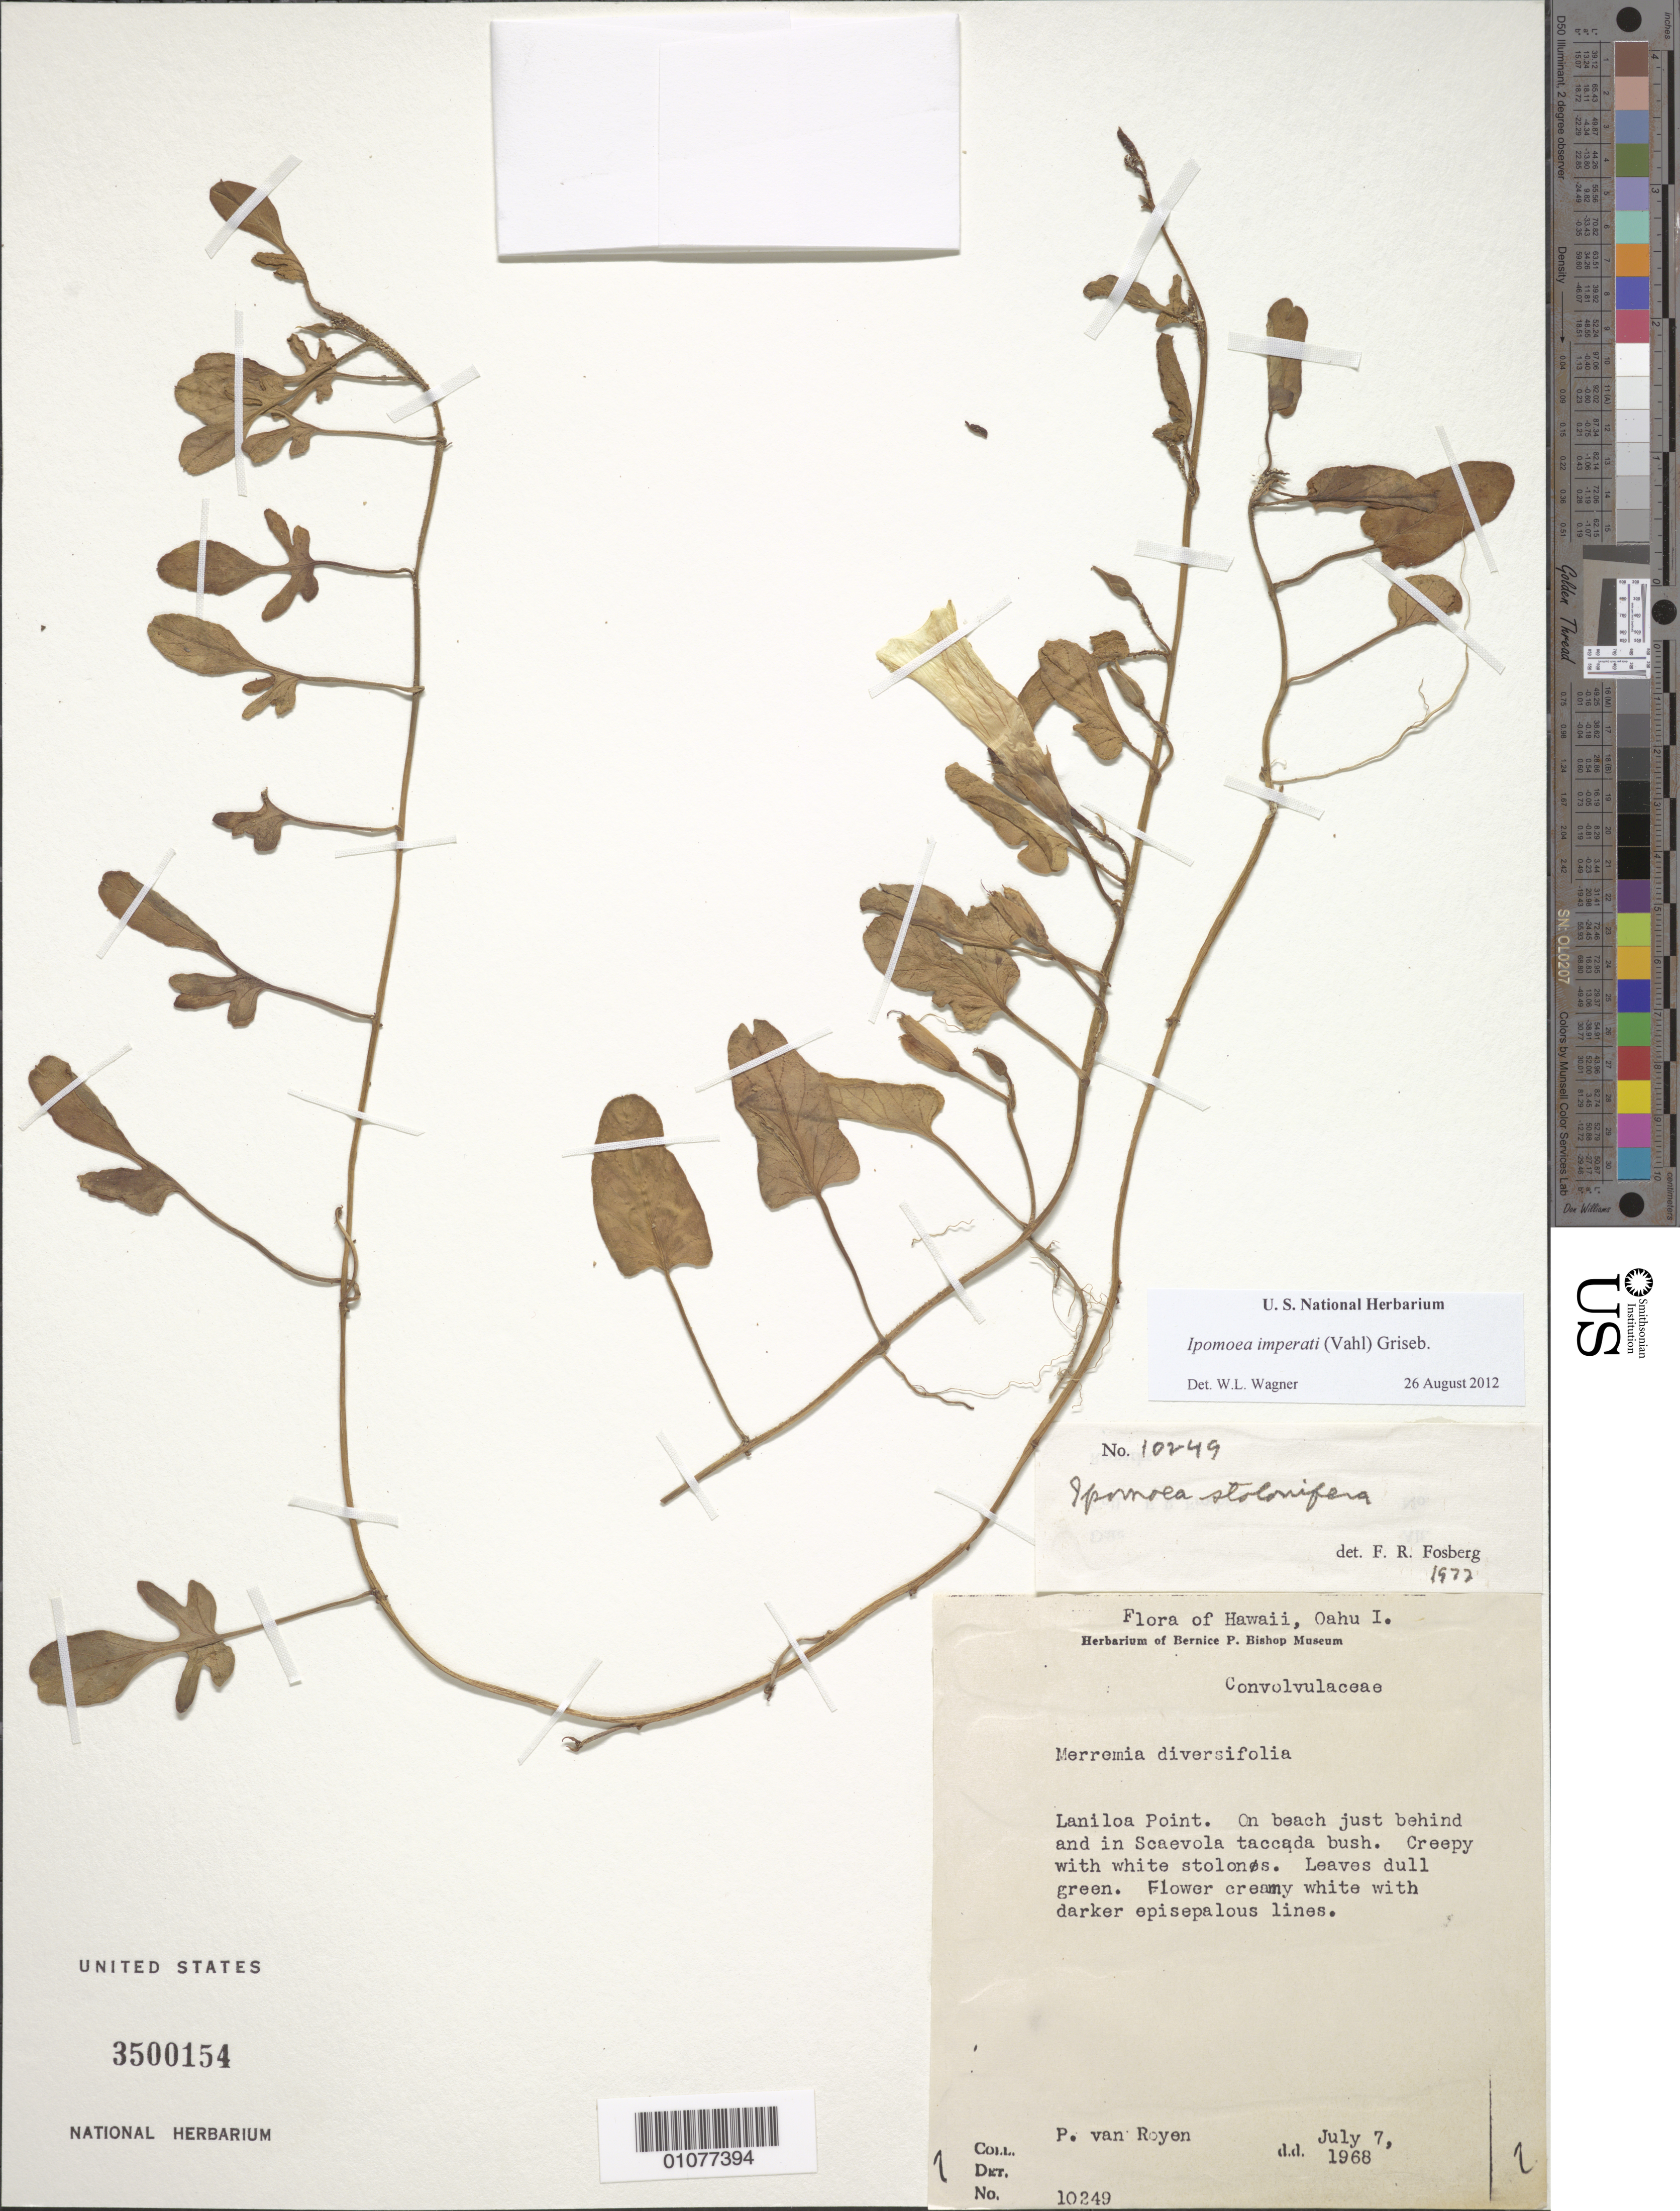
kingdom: Plantae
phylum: Tracheophyta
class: Magnoliopsida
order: Solanales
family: Convolvulaceae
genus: Ipomoea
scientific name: Ipomoea imperati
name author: (Vahl) Griseb.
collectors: P. van Royen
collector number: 10249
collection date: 1968-07-07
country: United States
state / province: Hawaii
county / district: Honolulu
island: Oahu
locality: Lauiloa Point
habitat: on beach just behind and in Scaevola taccada bush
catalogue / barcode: US 3500154